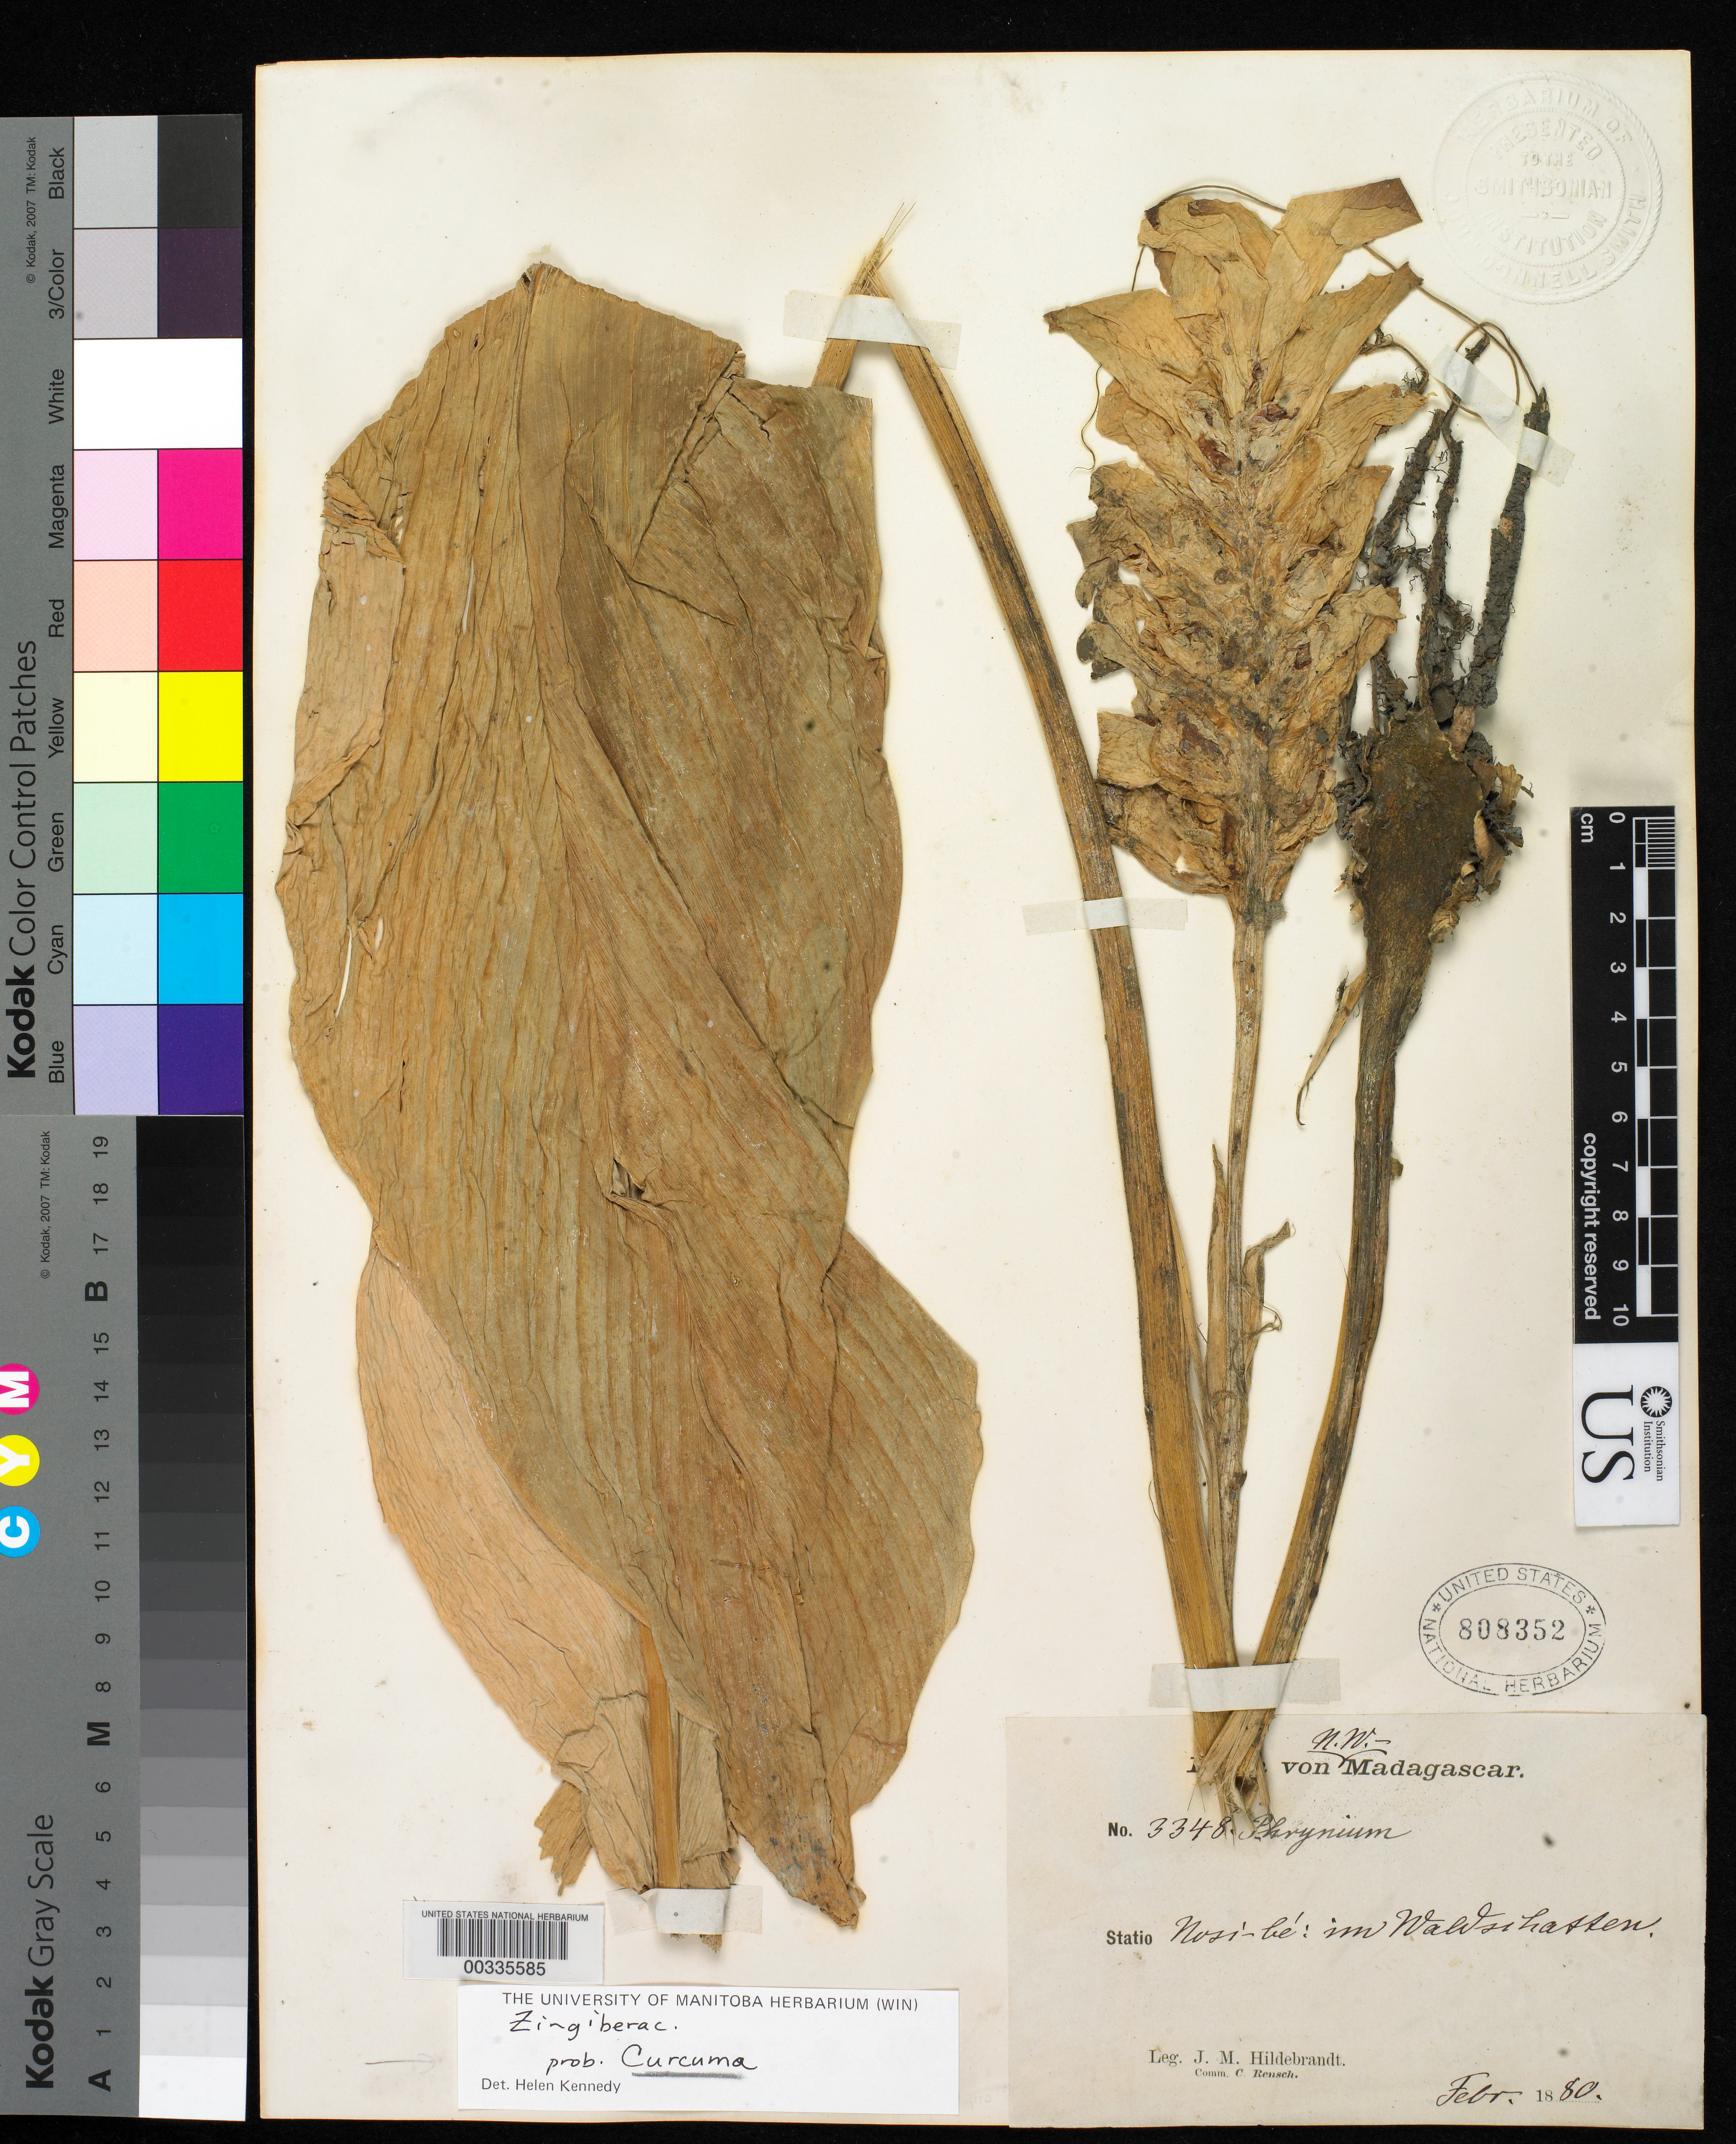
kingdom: Plantae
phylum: Tracheophyta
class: Liliopsida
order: Zingiberales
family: Zingiberaceae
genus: Curcuma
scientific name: Curcuma sp.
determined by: Kennedy, Helen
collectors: J. Hildebrandt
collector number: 3348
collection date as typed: Feb 1880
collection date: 1880-02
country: Madagascar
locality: Statio nosi-be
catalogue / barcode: US 808352